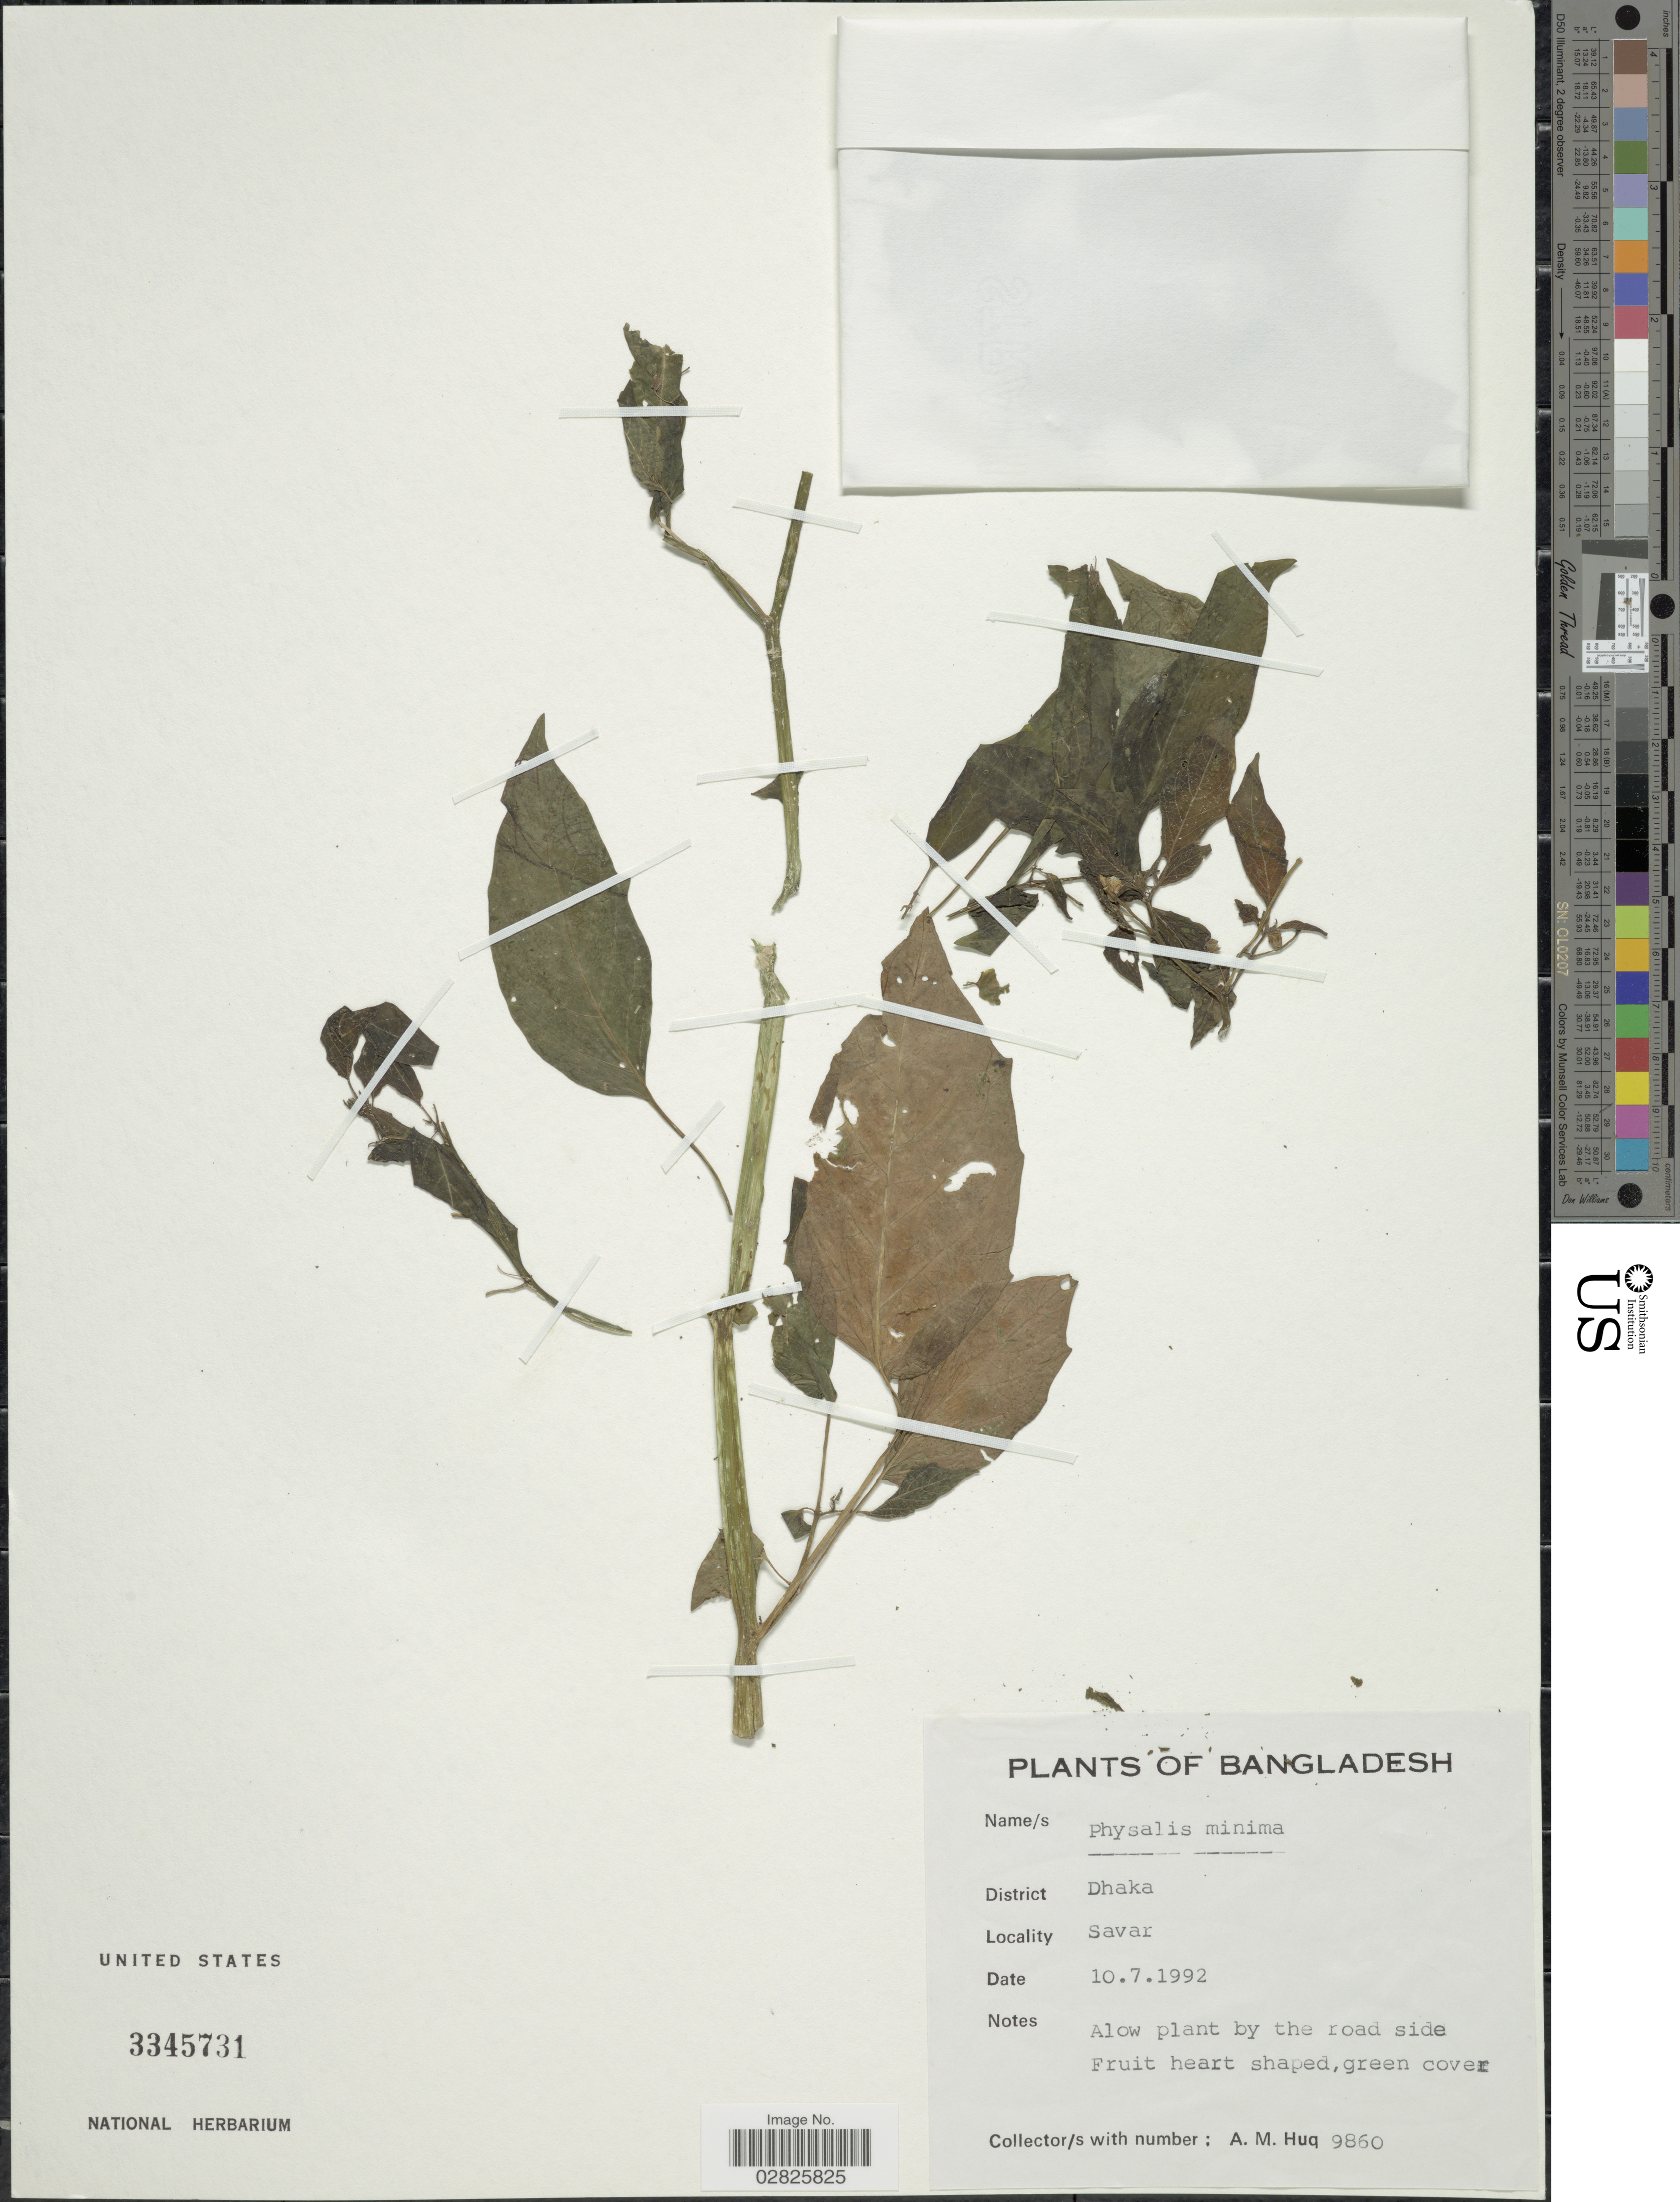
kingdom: Plantae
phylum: Tracheophyta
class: Magnoliopsida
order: Solanales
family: Solanaceae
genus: Physalis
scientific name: Physalis minima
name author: L.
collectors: A. M. Huq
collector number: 9860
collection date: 1992-07-10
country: Bangladesh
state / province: Dhaka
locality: Savar.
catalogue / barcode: US 3345731